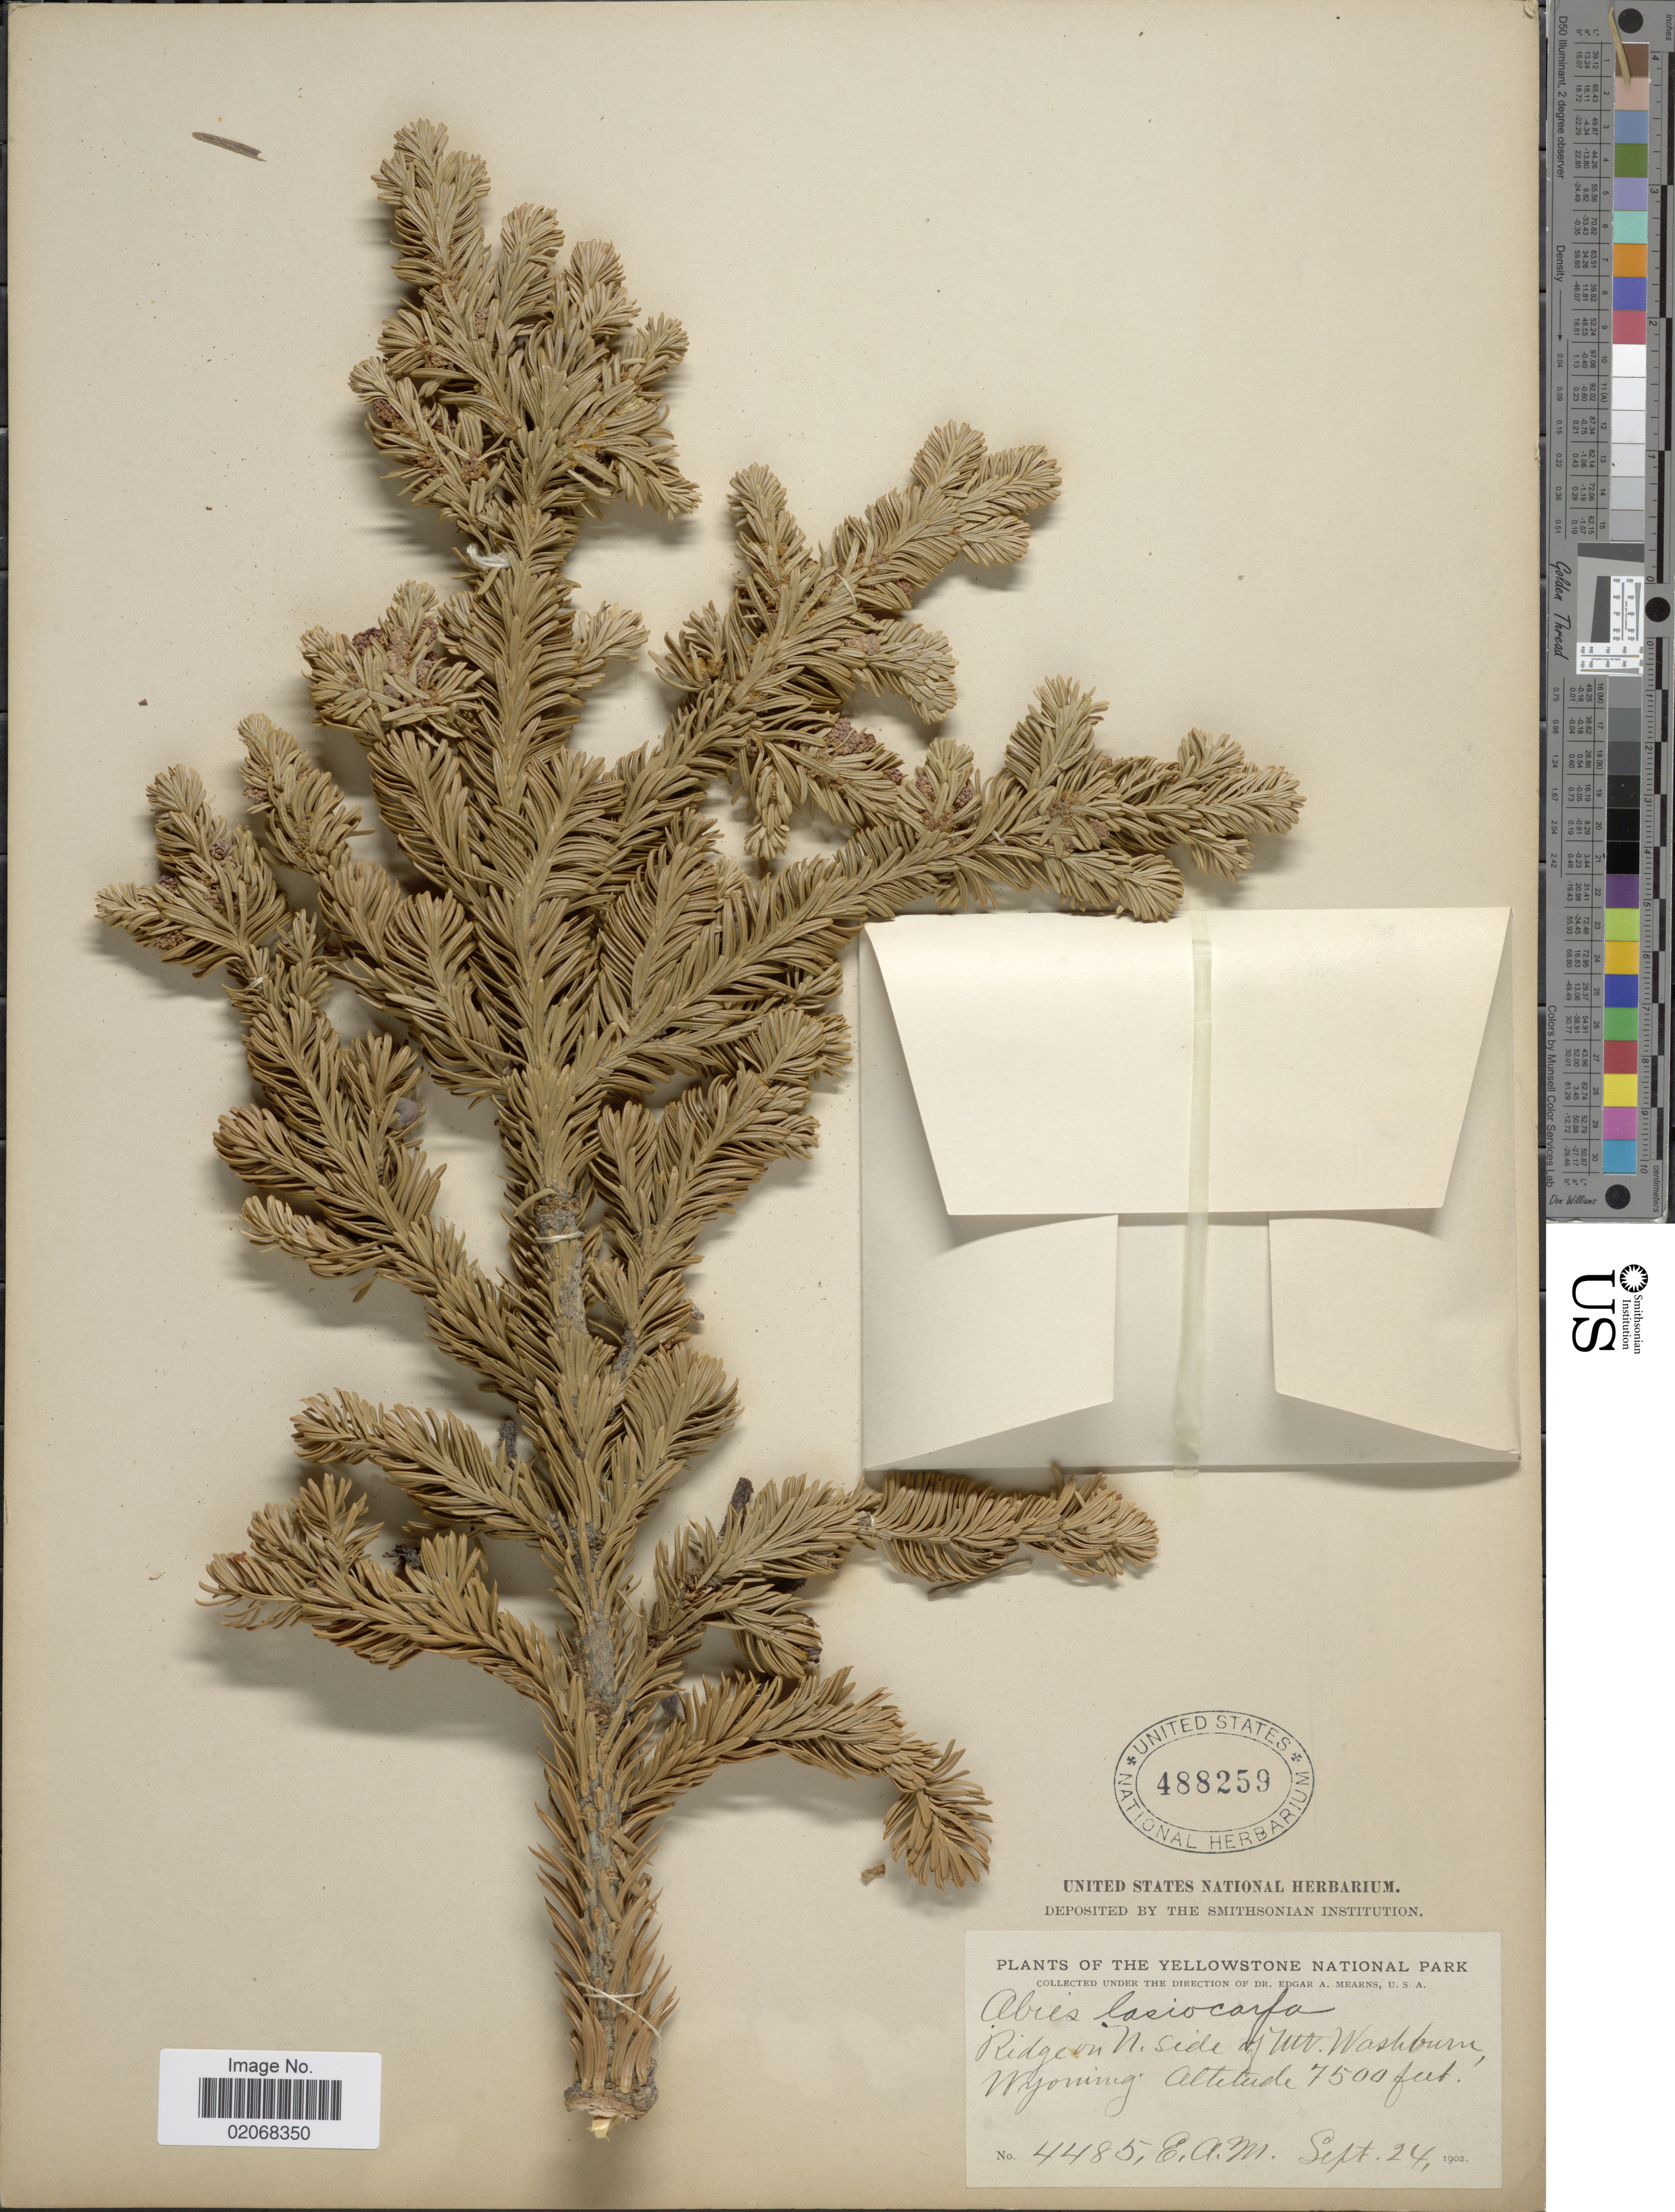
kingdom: Plantae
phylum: Tracheophyta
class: Pinopsida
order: Pinales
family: Pinaceae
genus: Abies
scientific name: Abies lasiocarpa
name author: (Hook.) Nutt.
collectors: E. A. Mearns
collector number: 4485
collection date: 1902-09-24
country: United States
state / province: Wyoming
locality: The Yellowstone National Park, Ridge N side of Mt Washburn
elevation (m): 2286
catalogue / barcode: US 488259